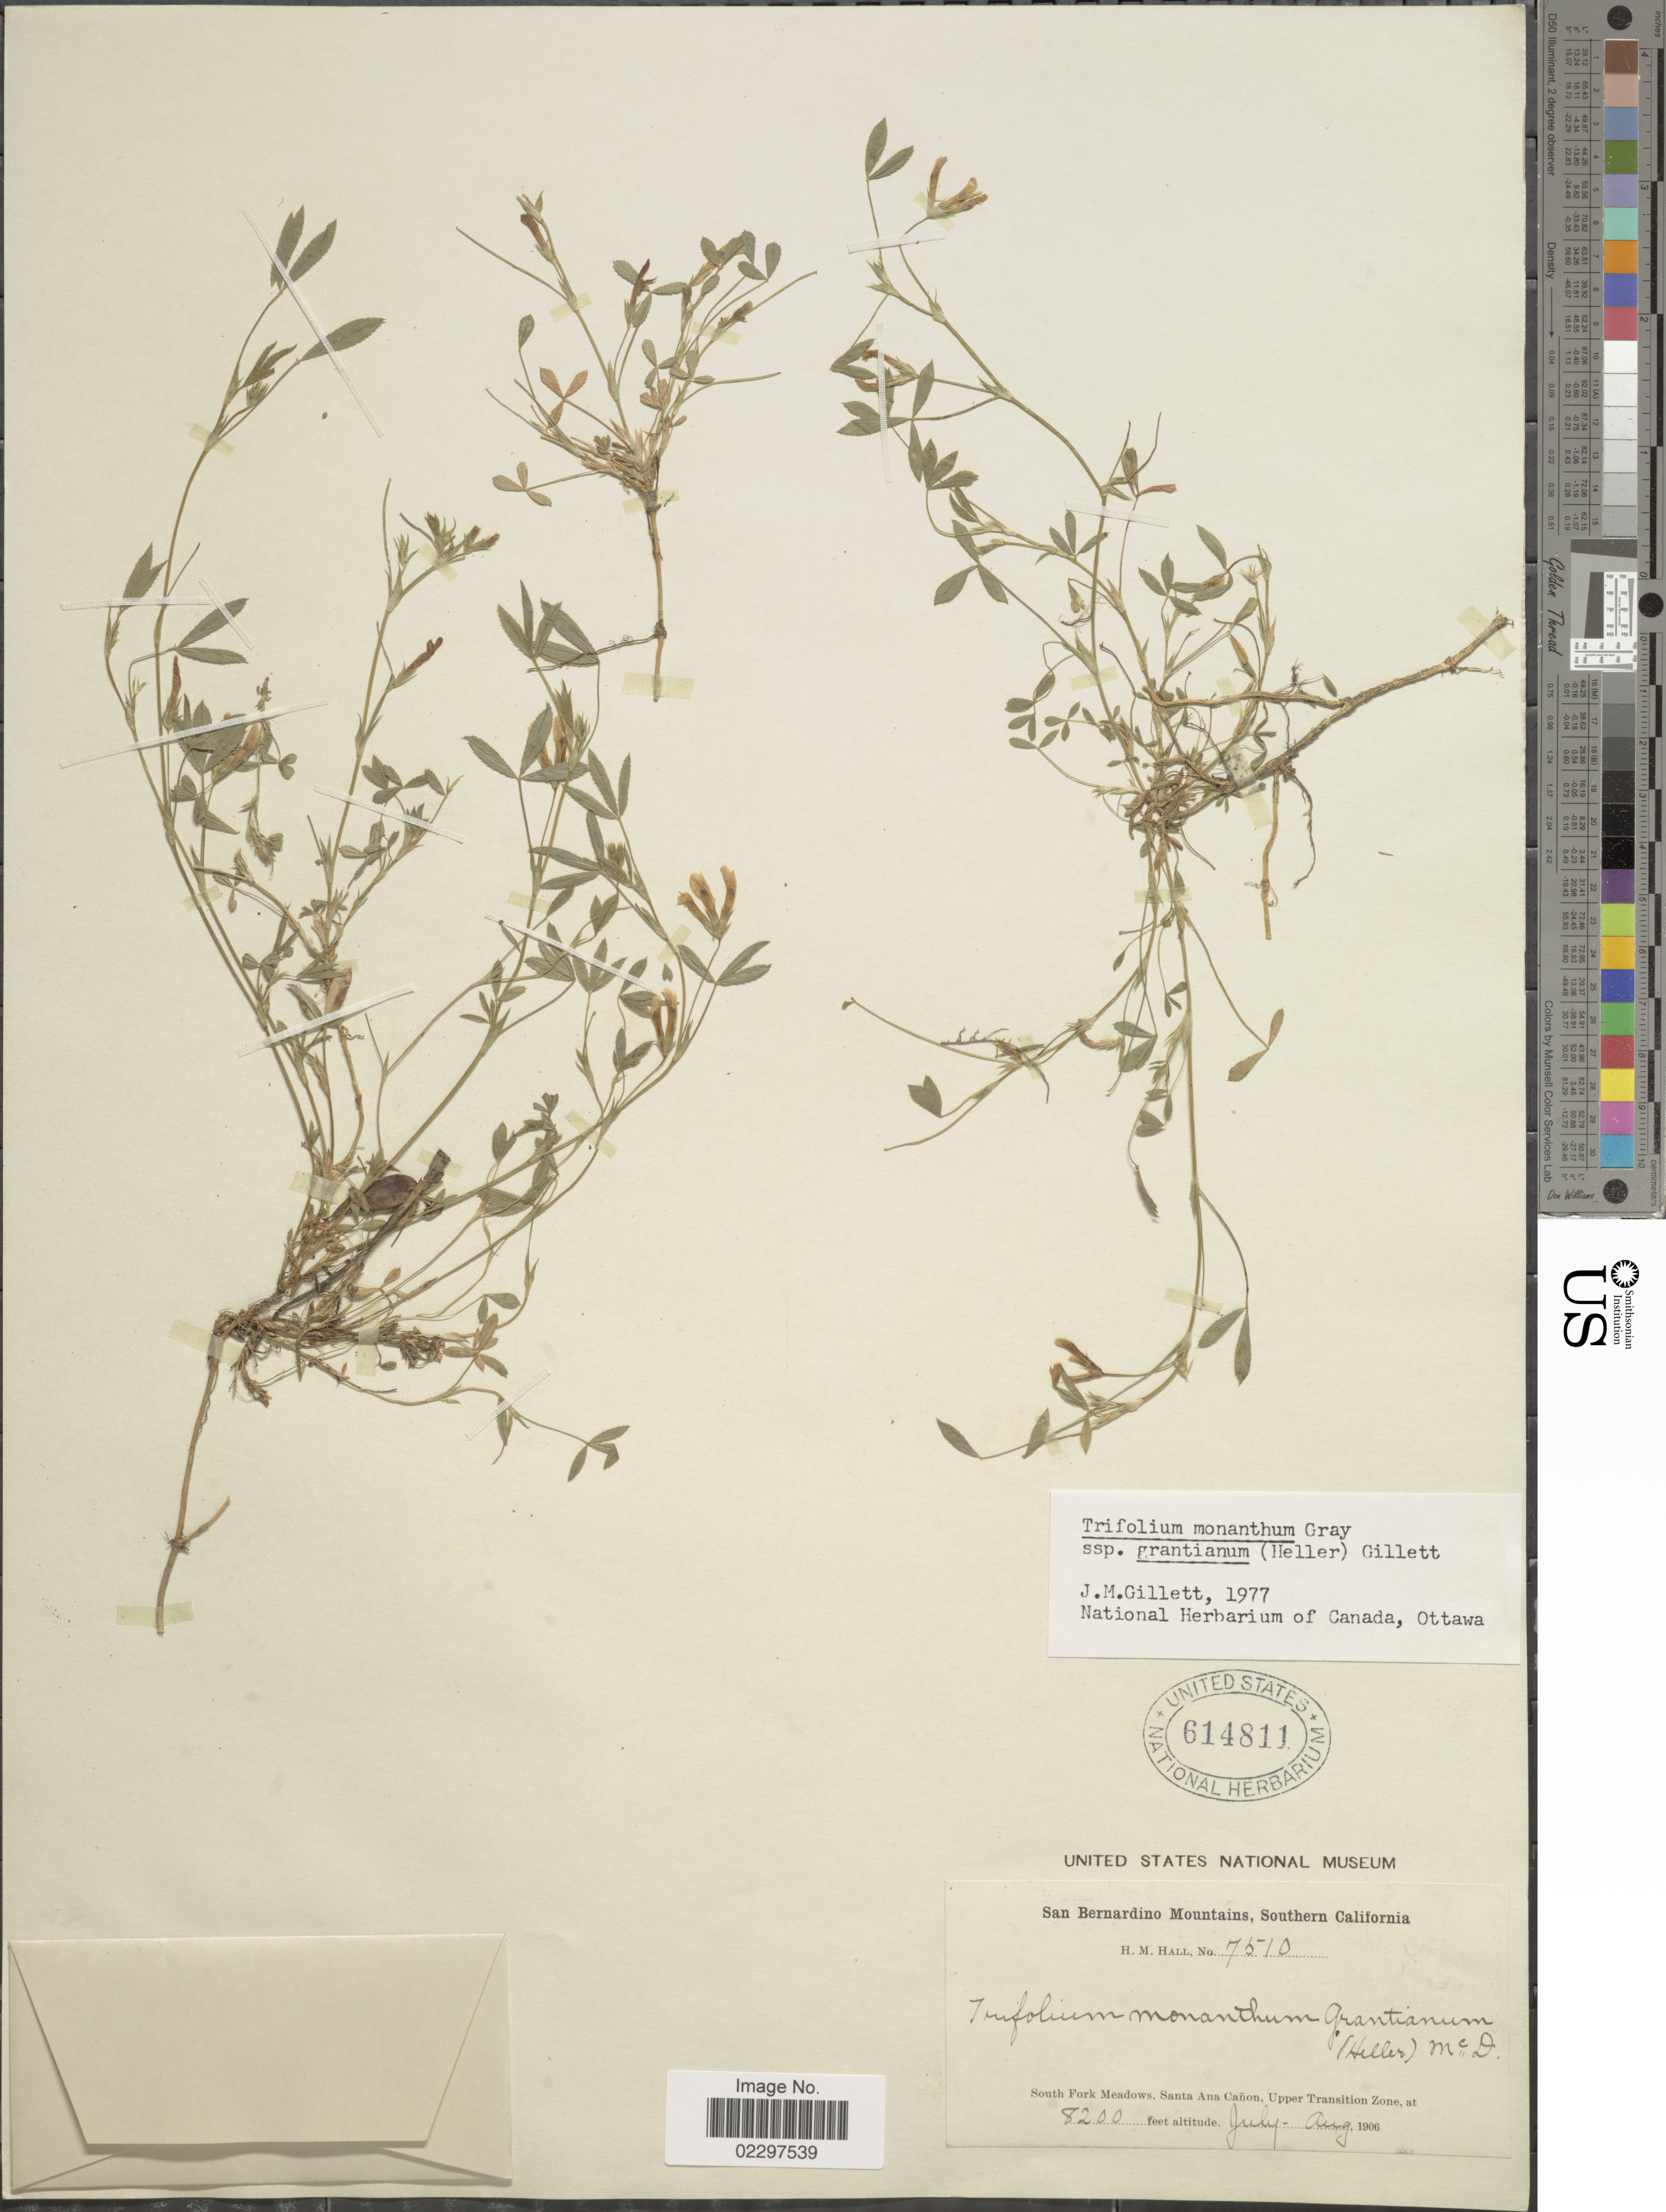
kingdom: Plantae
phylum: Tracheophyta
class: Magnoliopsida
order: Fabales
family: Fabaceae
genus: Trifolium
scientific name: Trifolium monanthum subsp. grantianum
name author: (A. Heller) Parish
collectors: H. M. Hall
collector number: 7510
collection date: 1906-07/1906-08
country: United States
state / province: California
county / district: San Bernardino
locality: San Bernardino Mountains, Southern California. South Fork Meadows, Santa Ana Cañon, Upper Transition Zone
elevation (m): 2499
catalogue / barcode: US 614811